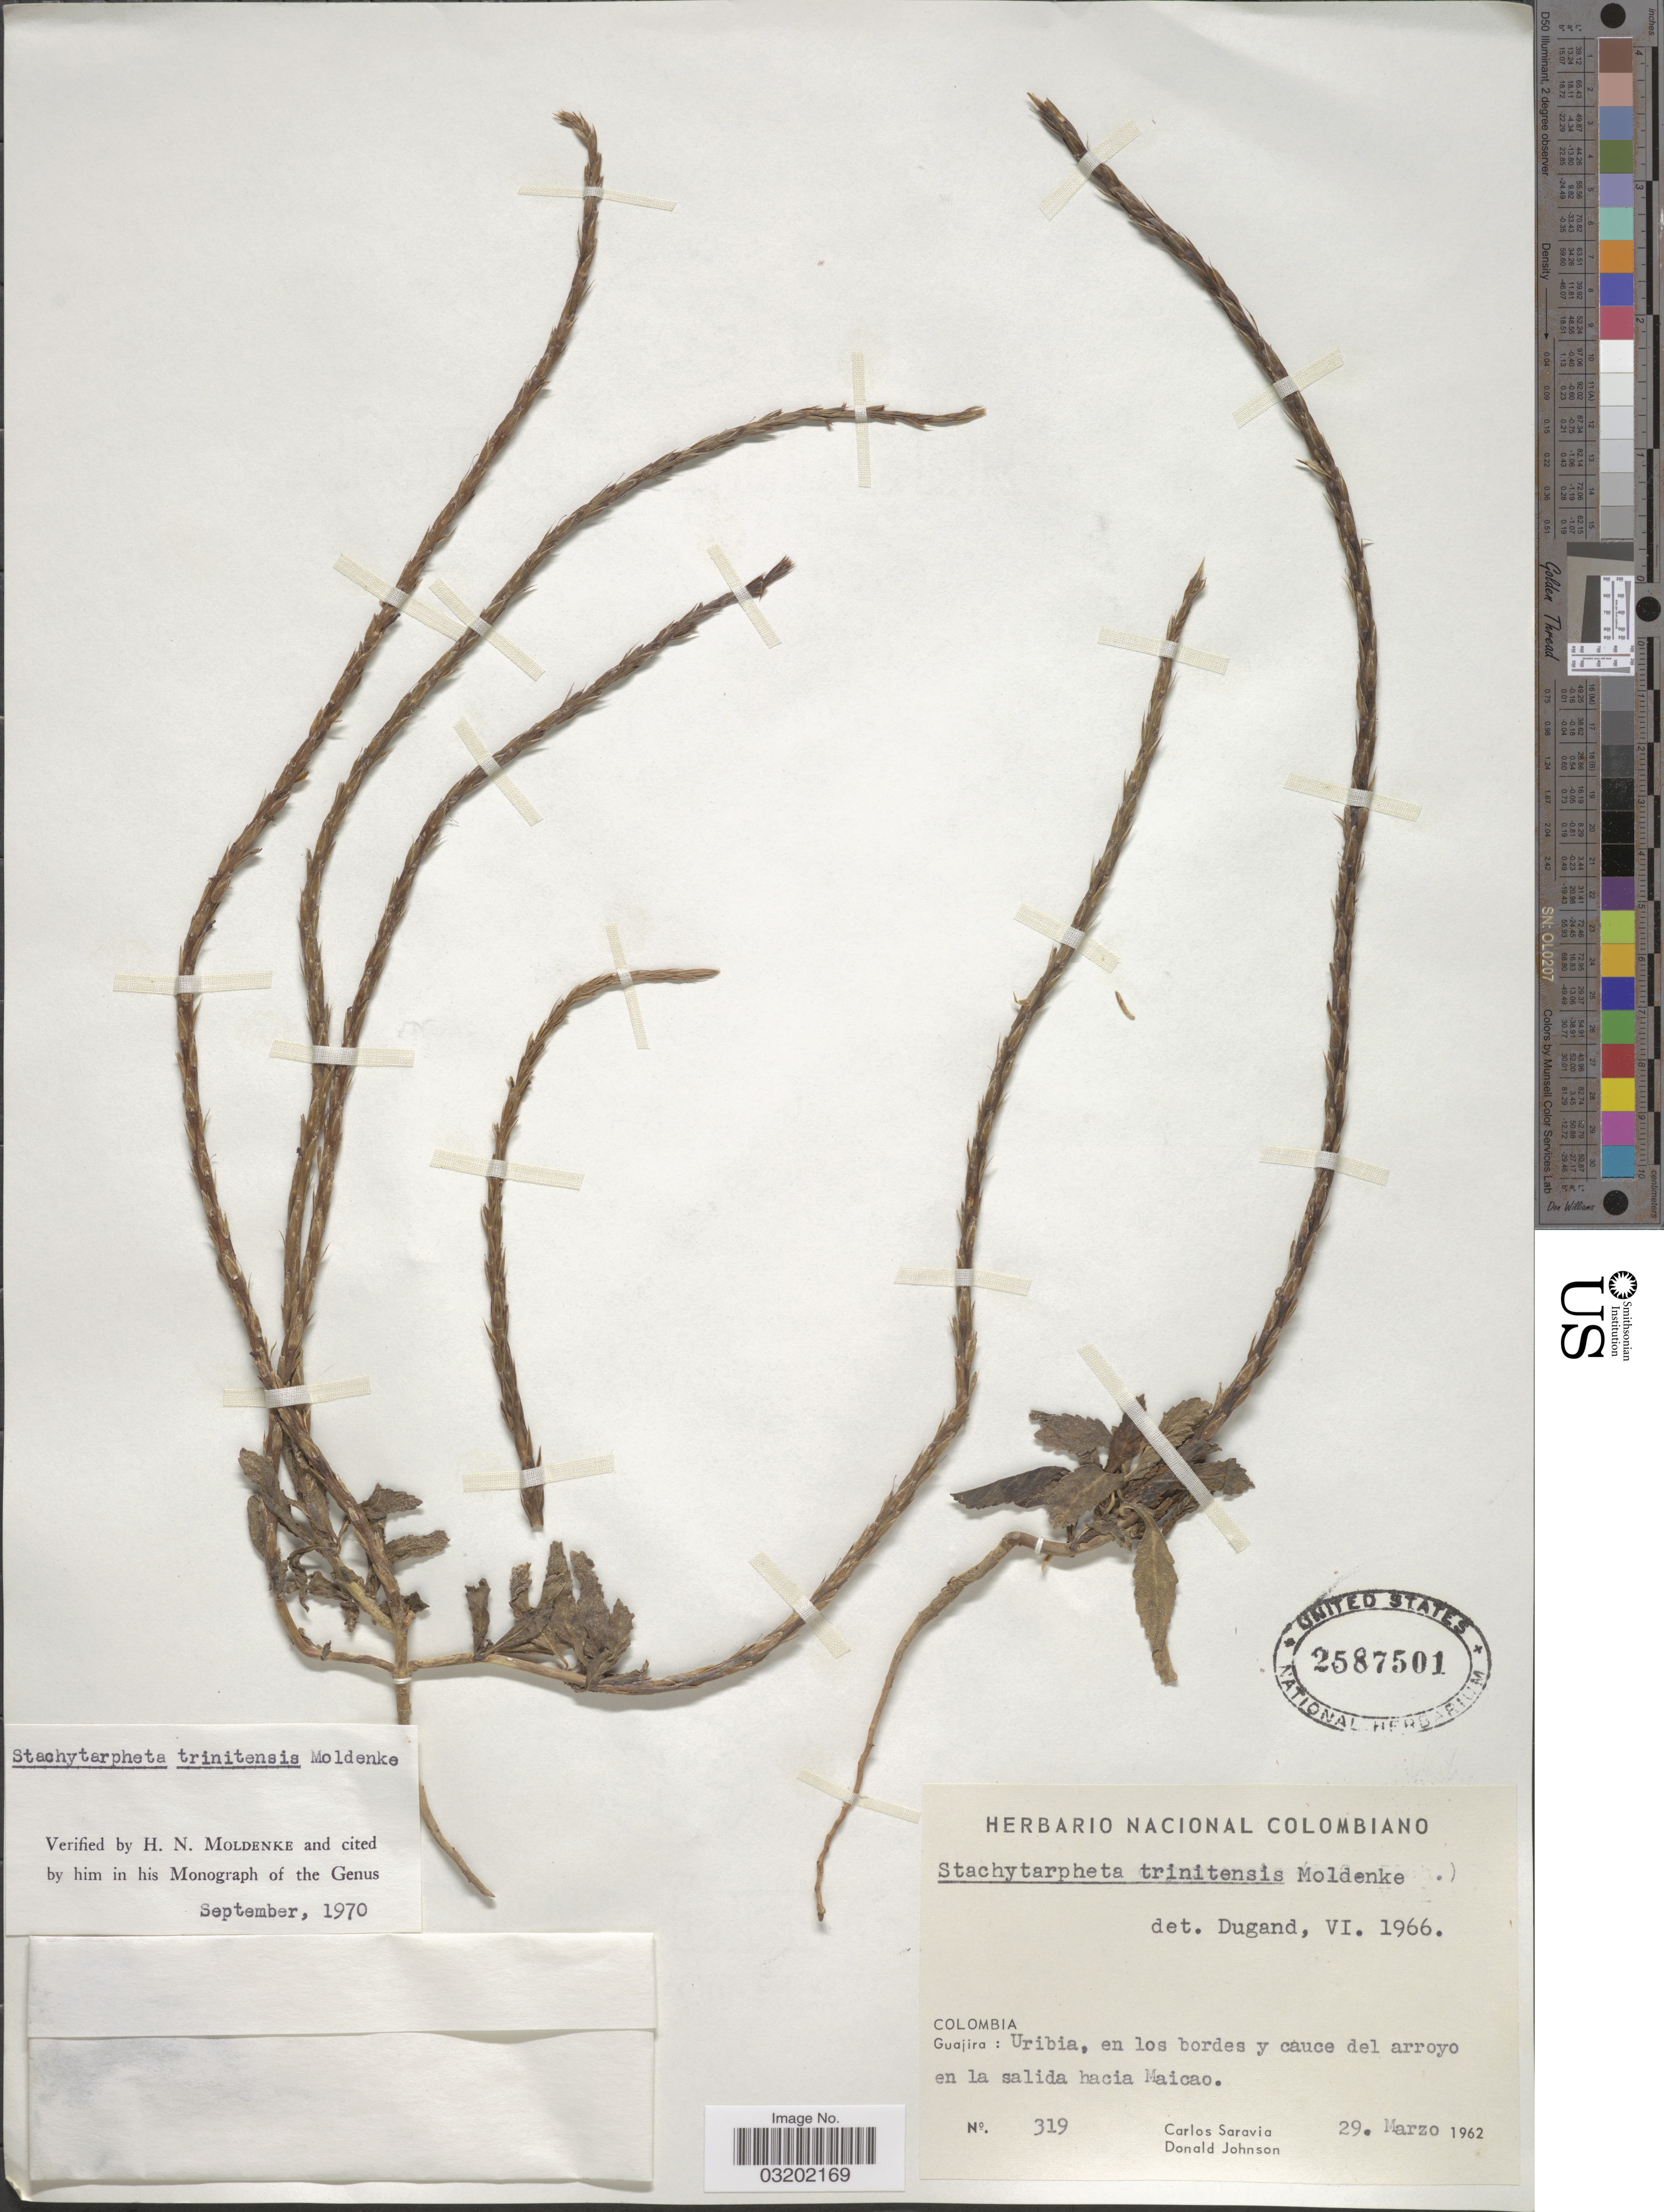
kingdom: Plantae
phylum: Tracheophyta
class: Magnoliopsida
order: Lamiales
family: Verbenaceae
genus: Stachytarpheta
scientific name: Stachytarpheta trinitensis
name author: Moldenke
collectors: C. Saravia & D. Johnson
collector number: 319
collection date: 1962-03-29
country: Colombia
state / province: La Guajira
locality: Guajira: Uribia, en los bordes y cauce del arroyo en la salida hacia Maicao.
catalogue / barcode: US 2587501